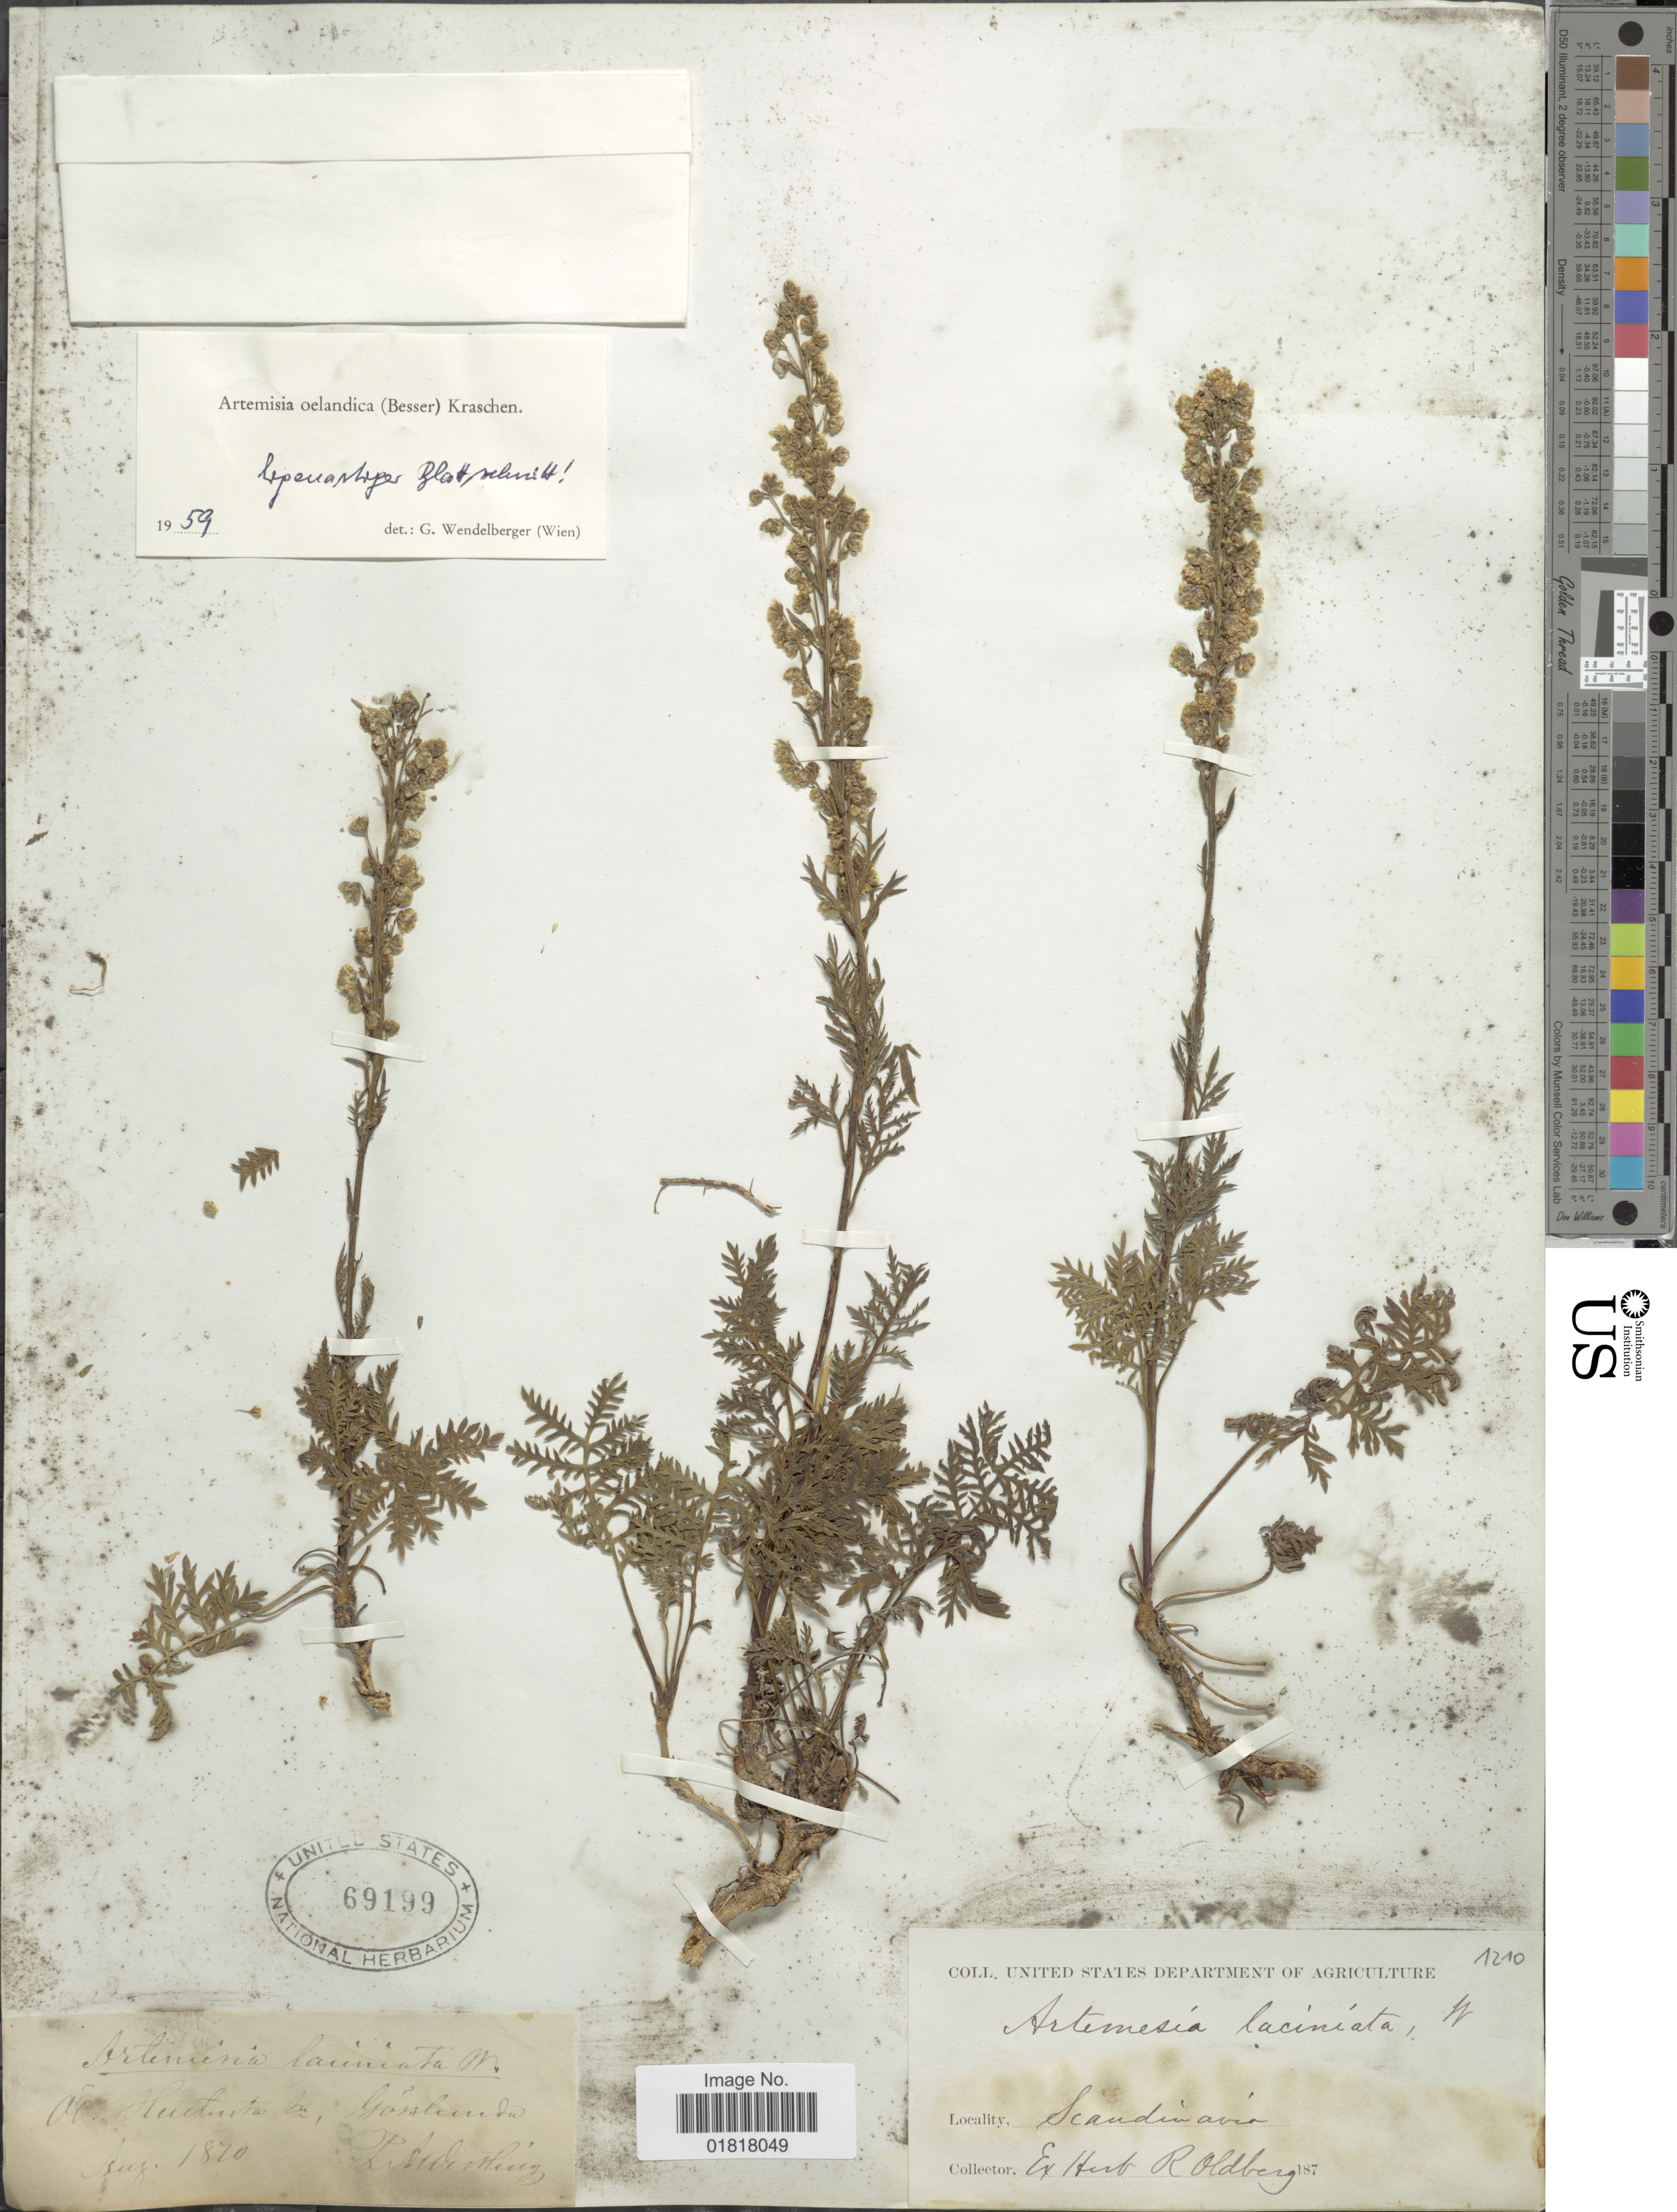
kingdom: Plantae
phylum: Tracheophyta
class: Magnoliopsida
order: Asterales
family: Asteraceae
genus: Artemisia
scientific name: Artemisia oelandica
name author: (Besser) Krasch.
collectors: ex herb. R. Oldberg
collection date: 1870-08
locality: Scaninavia, Huturta, Gonslunda [interpreted]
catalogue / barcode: US 69199